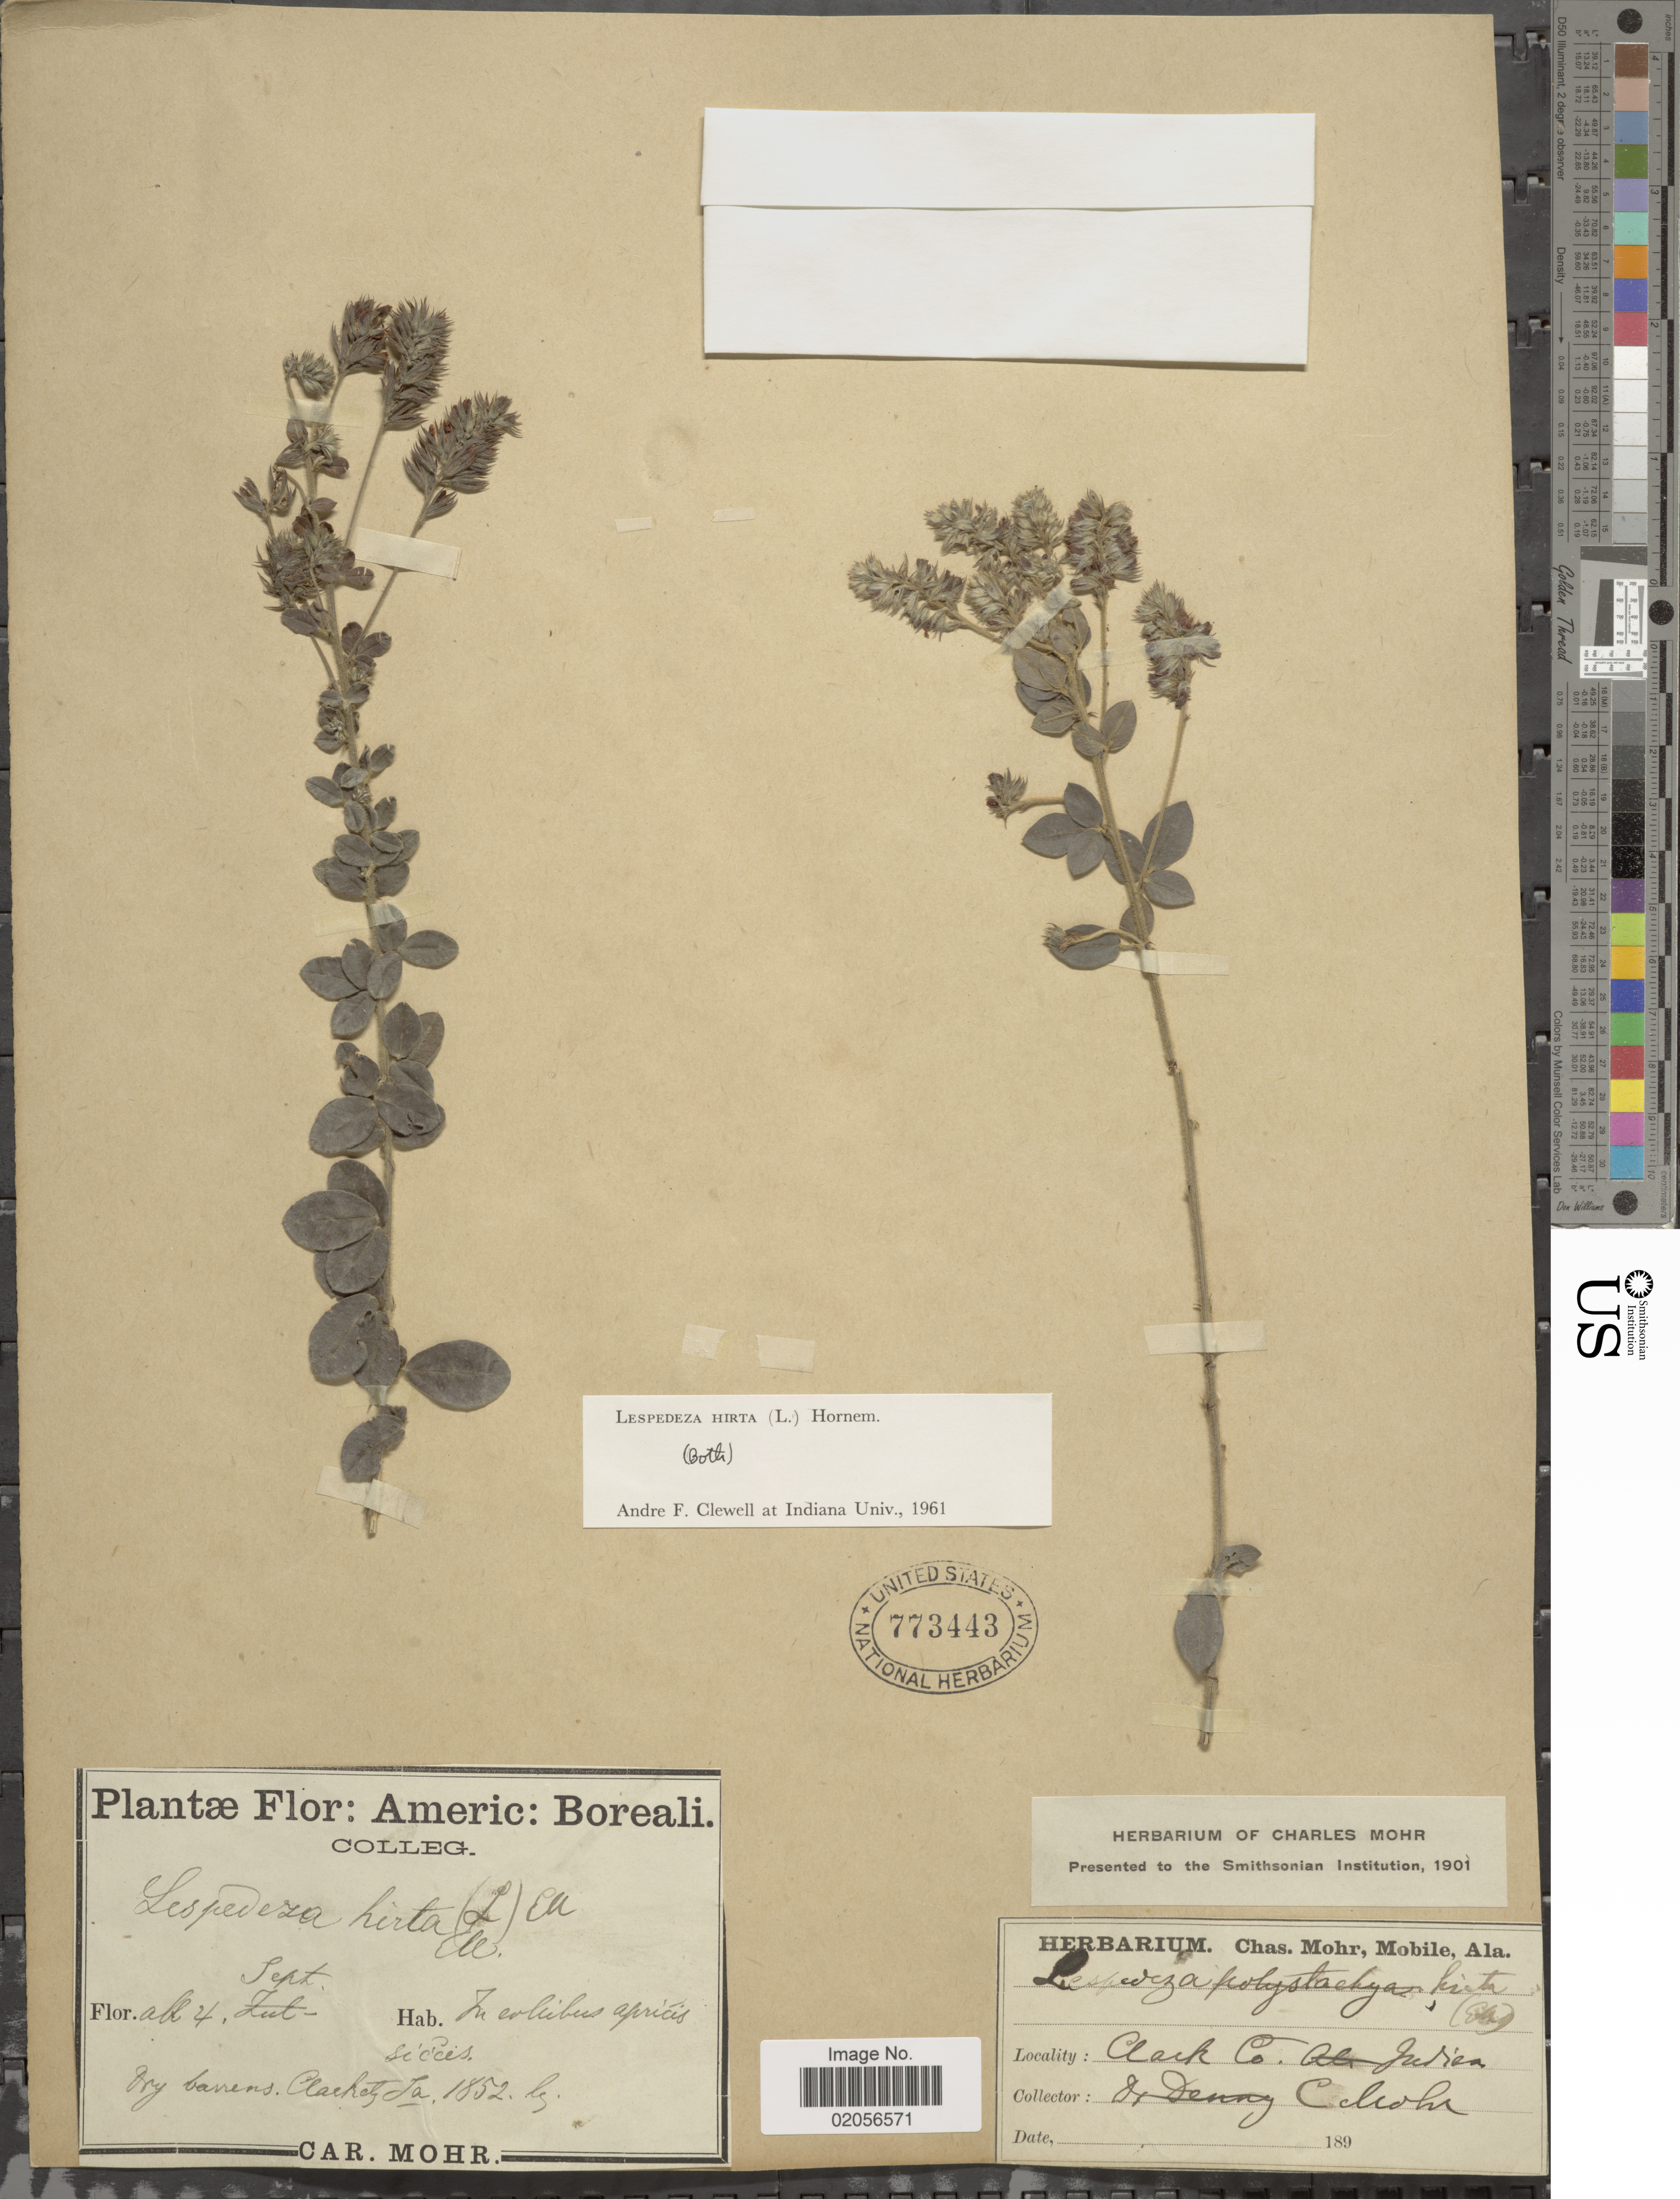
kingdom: Plantae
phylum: Tracheophyta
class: Magnoliopsida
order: Fabales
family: Fabaceae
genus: Lespedeza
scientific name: Lespedeza hirta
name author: (L.) Hornem.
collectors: C. T. Mohr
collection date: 1852-09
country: United States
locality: In collibus apricis siccis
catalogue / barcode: US 773443